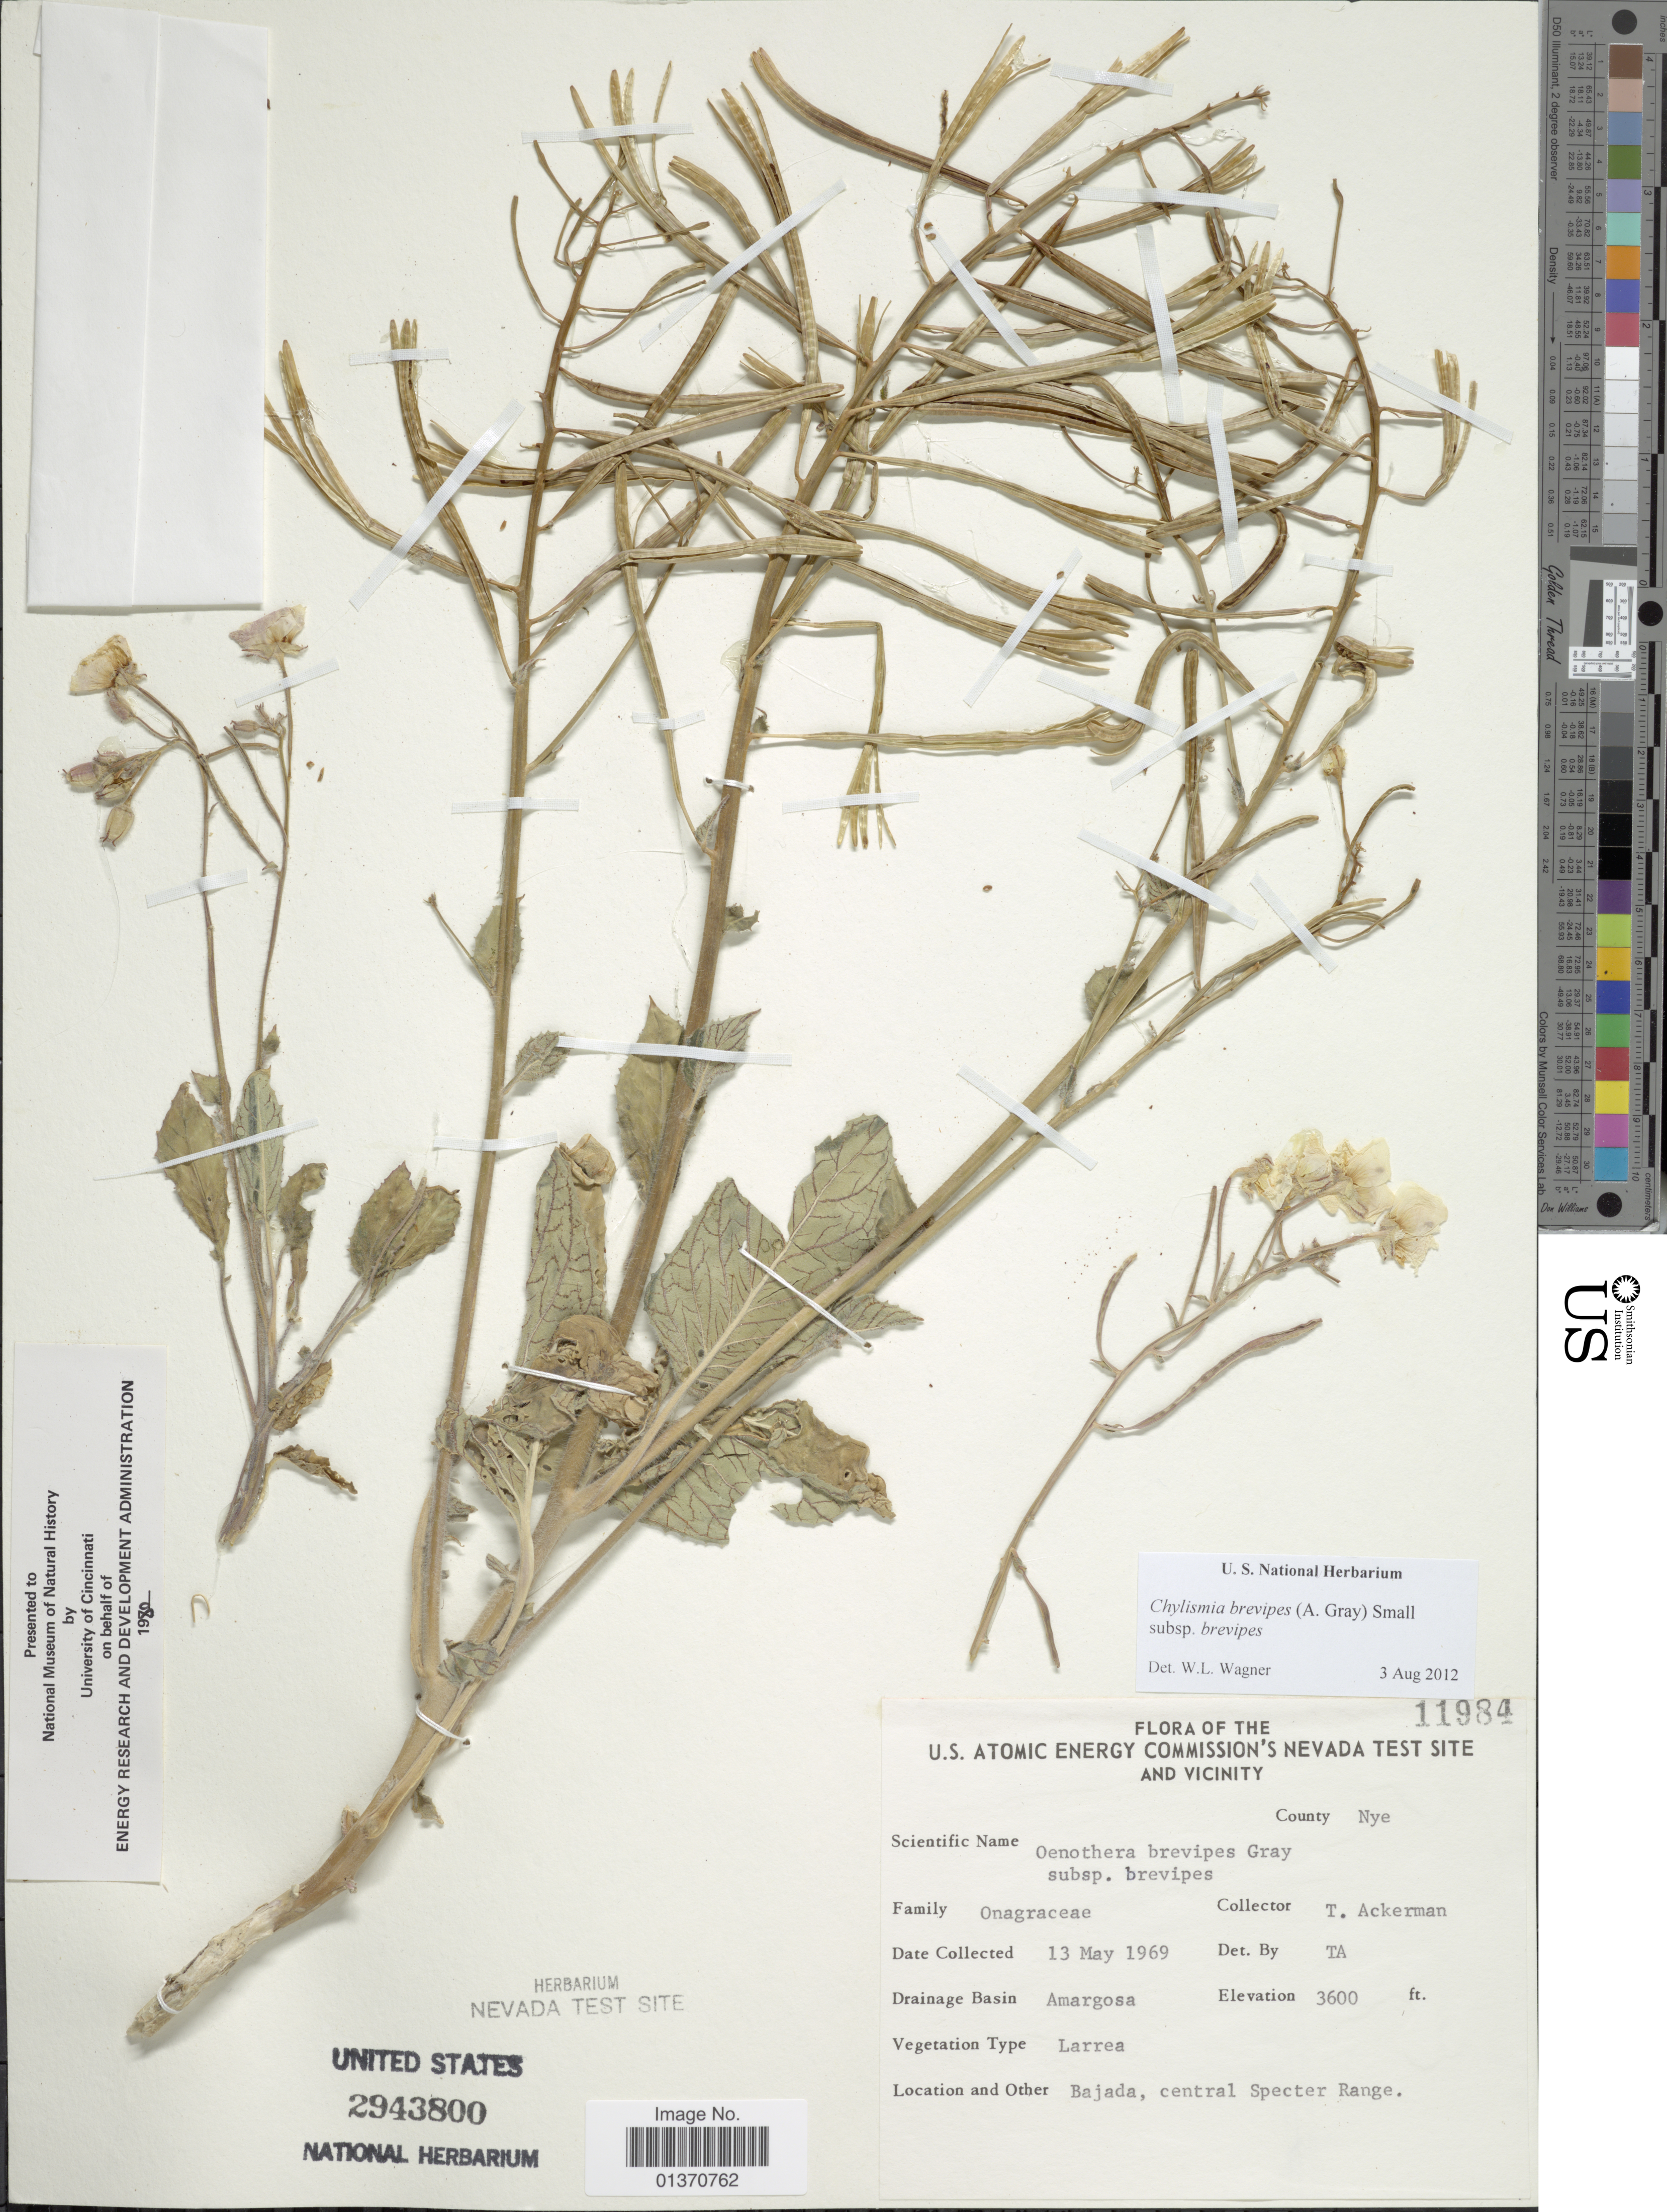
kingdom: Plantae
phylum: Tracheophyta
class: Magnoliopsida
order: Myrtales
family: Onagraceae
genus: Chylismia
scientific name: Chylismia brevipes subsp. brevipes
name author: (A. Gray) Small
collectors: T. Ackerman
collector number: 11984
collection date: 1969-05-13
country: United States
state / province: Nevada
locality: U. S. Atomic Energy Commission's Nevada Test Site and Vicinity, Amargosa, Bajada, central Specter Range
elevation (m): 1097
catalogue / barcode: US 2943800